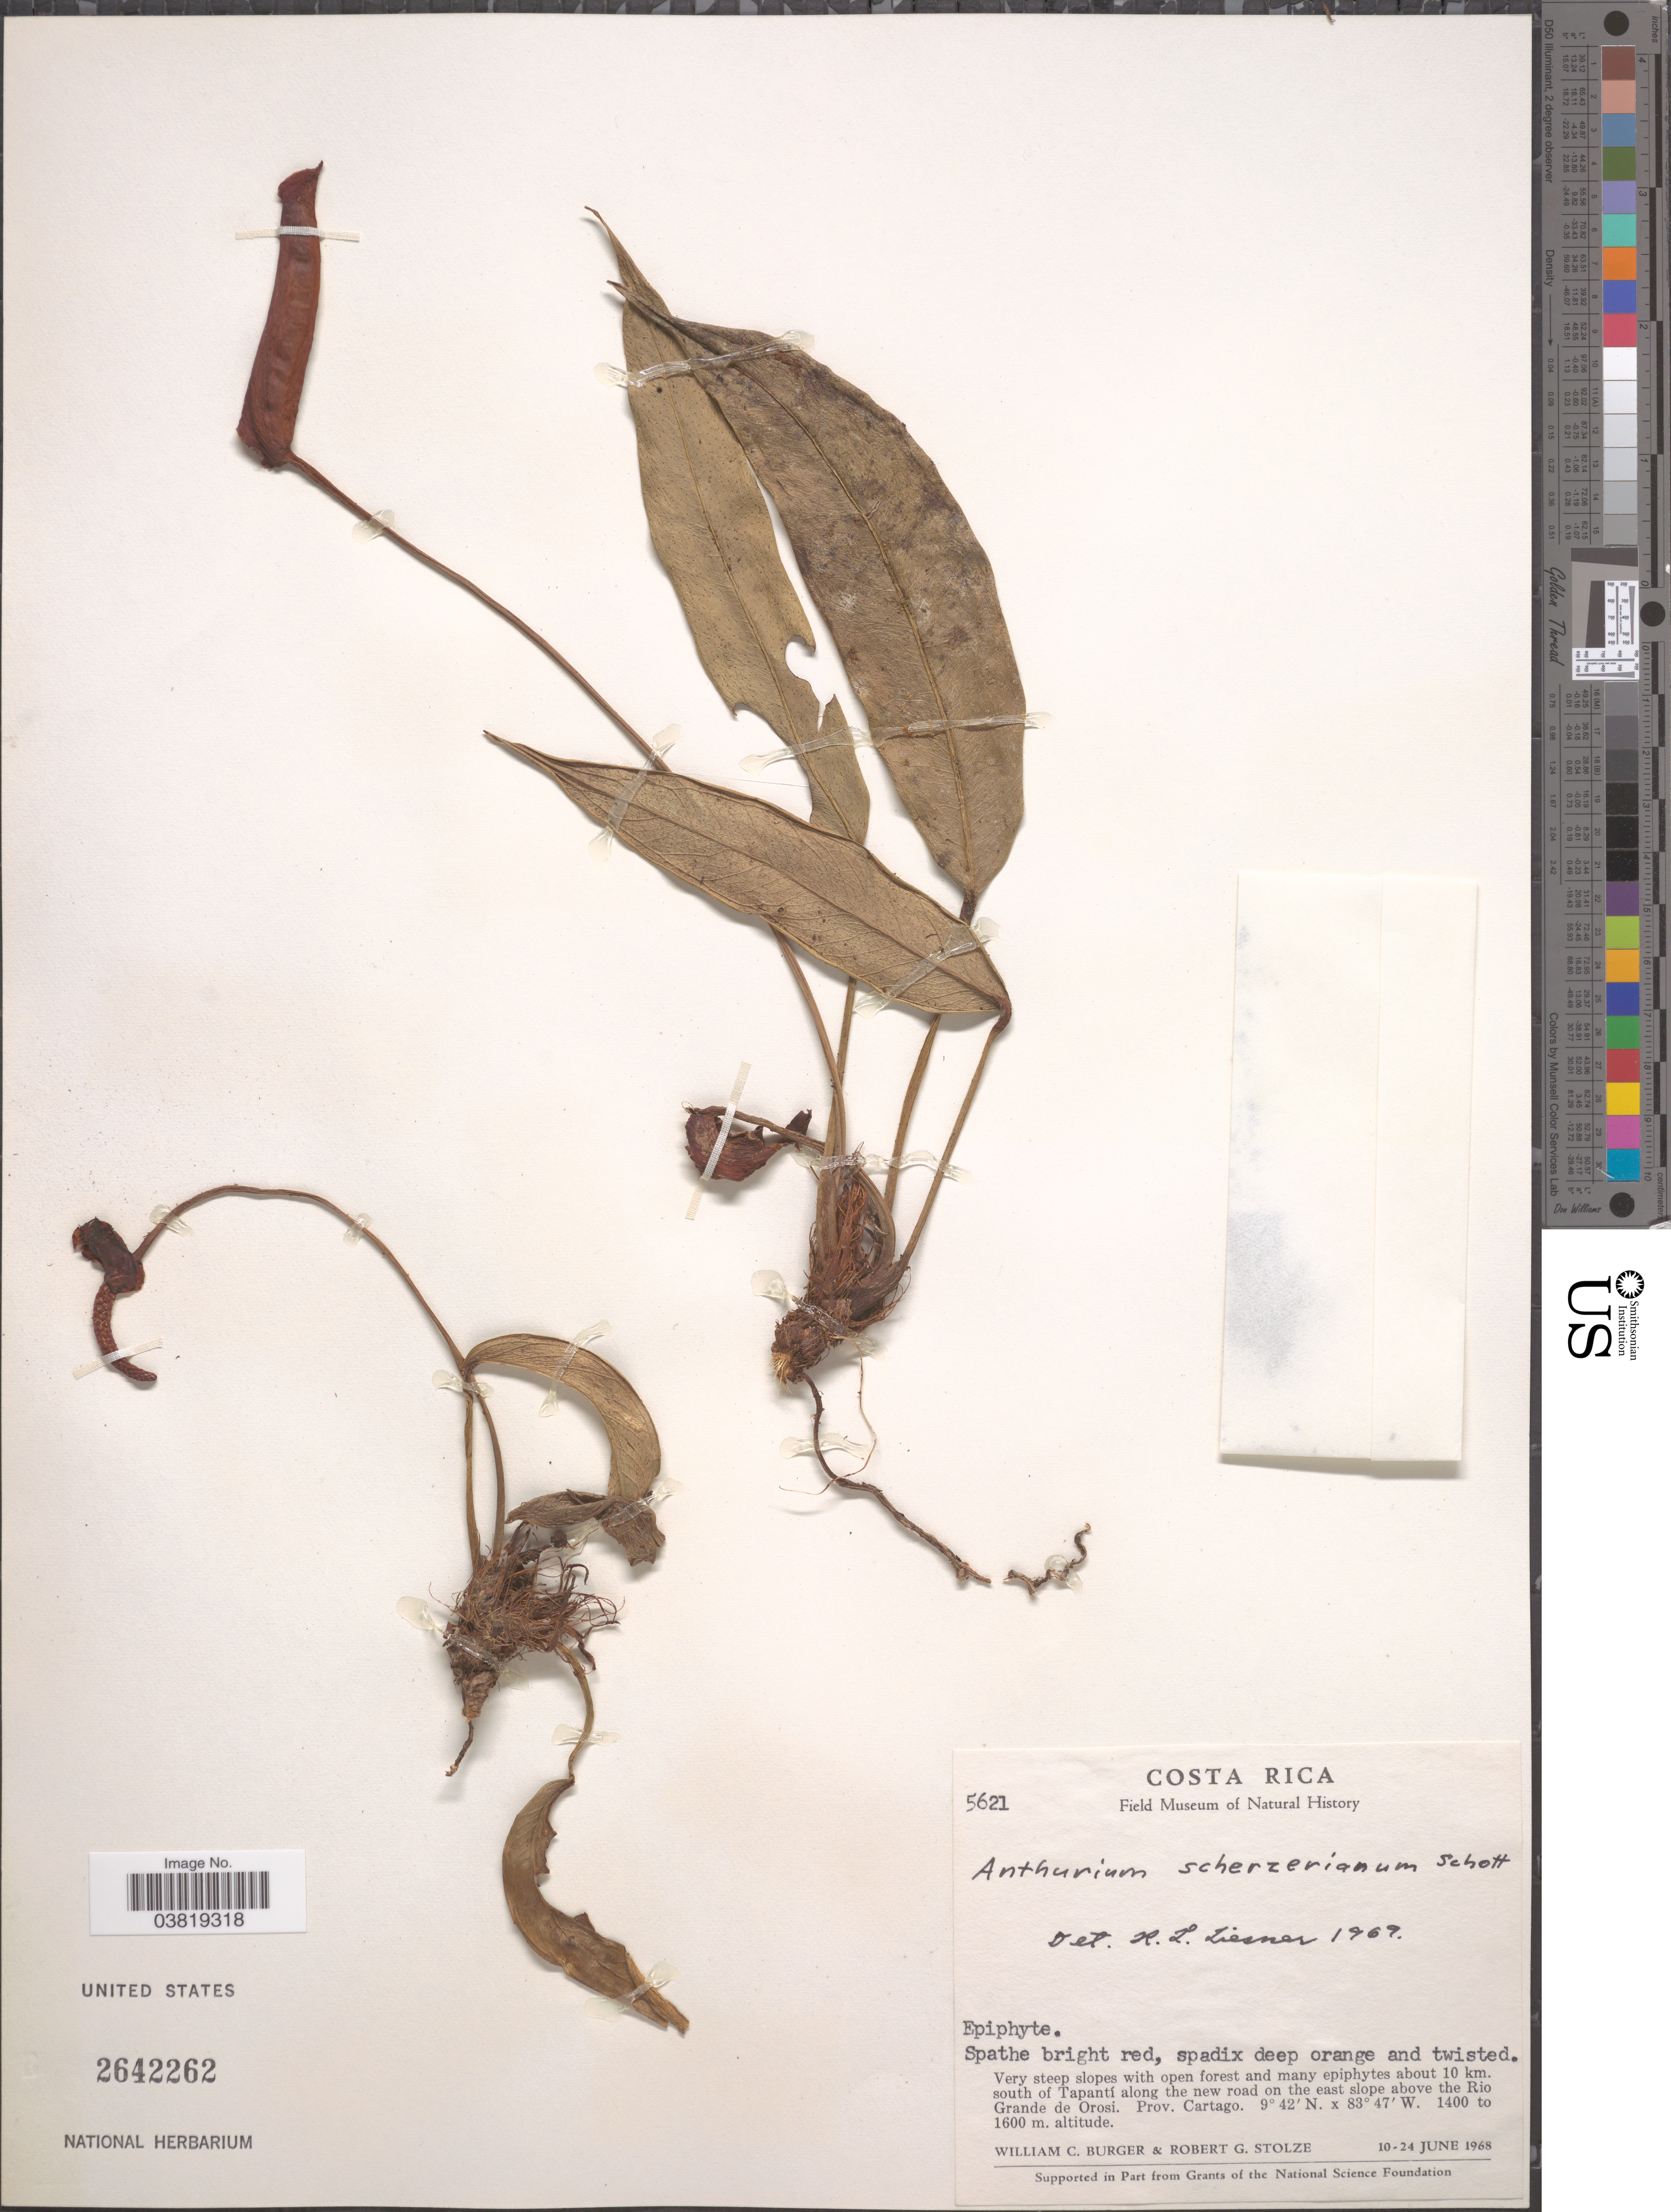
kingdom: Plantae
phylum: Tracheophyta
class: Liliopsida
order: Alismatales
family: Araceae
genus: Anthurium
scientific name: Anthurium scherzerianum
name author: Schott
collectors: W. Burger & R. G. Stolze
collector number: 5621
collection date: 1968-06-10/1968-06-24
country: Costa Rica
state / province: Cartago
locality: About 10 km. south of Tapantí along the new road on the east slope above the Rio Grande de Orosi.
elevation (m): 1400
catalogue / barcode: US 2642262